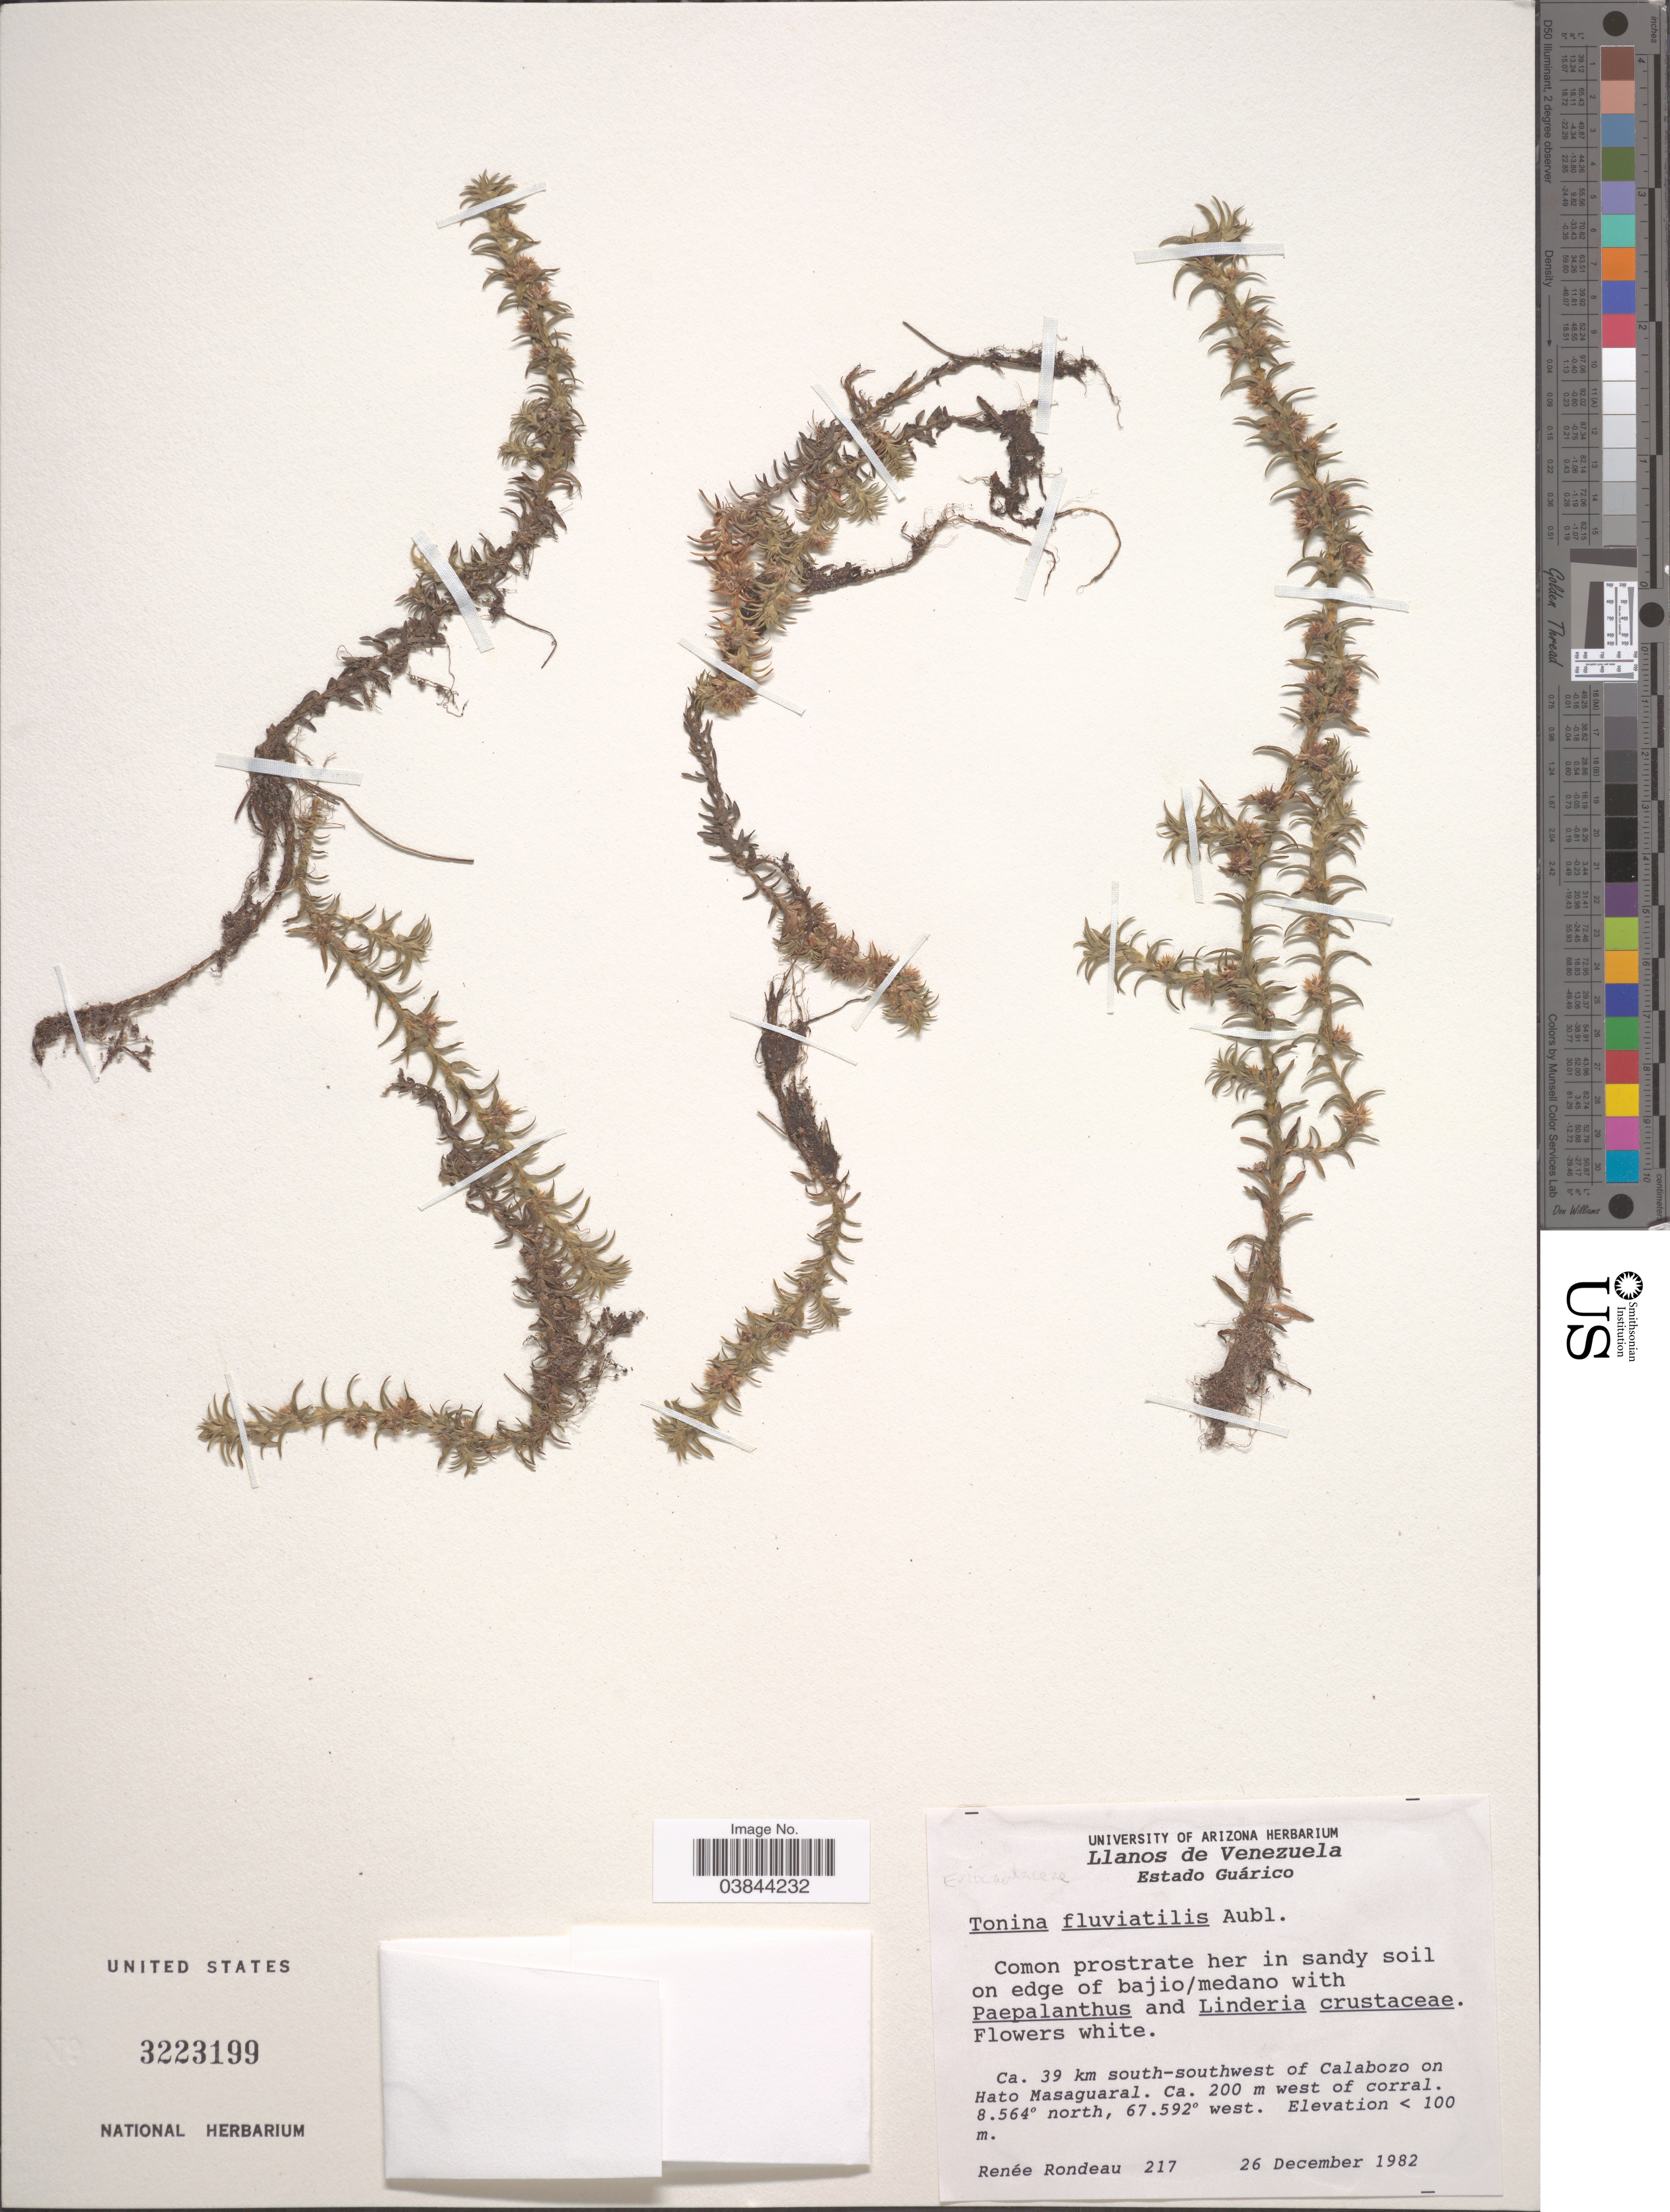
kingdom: Plantae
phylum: Tracheophyta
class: Liliopsida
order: Poales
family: Eriocaulaceae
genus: Tonina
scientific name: Tonina fluviatilis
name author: Aubl.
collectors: R. Rondeau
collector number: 217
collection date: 1982-12-26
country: Venezuela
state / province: Guarico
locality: Ca. 39 km south-southwest of Calabozo on Hato Masaguaral. Ca. 200 m west of corral.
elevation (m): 100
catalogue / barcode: US 3223199